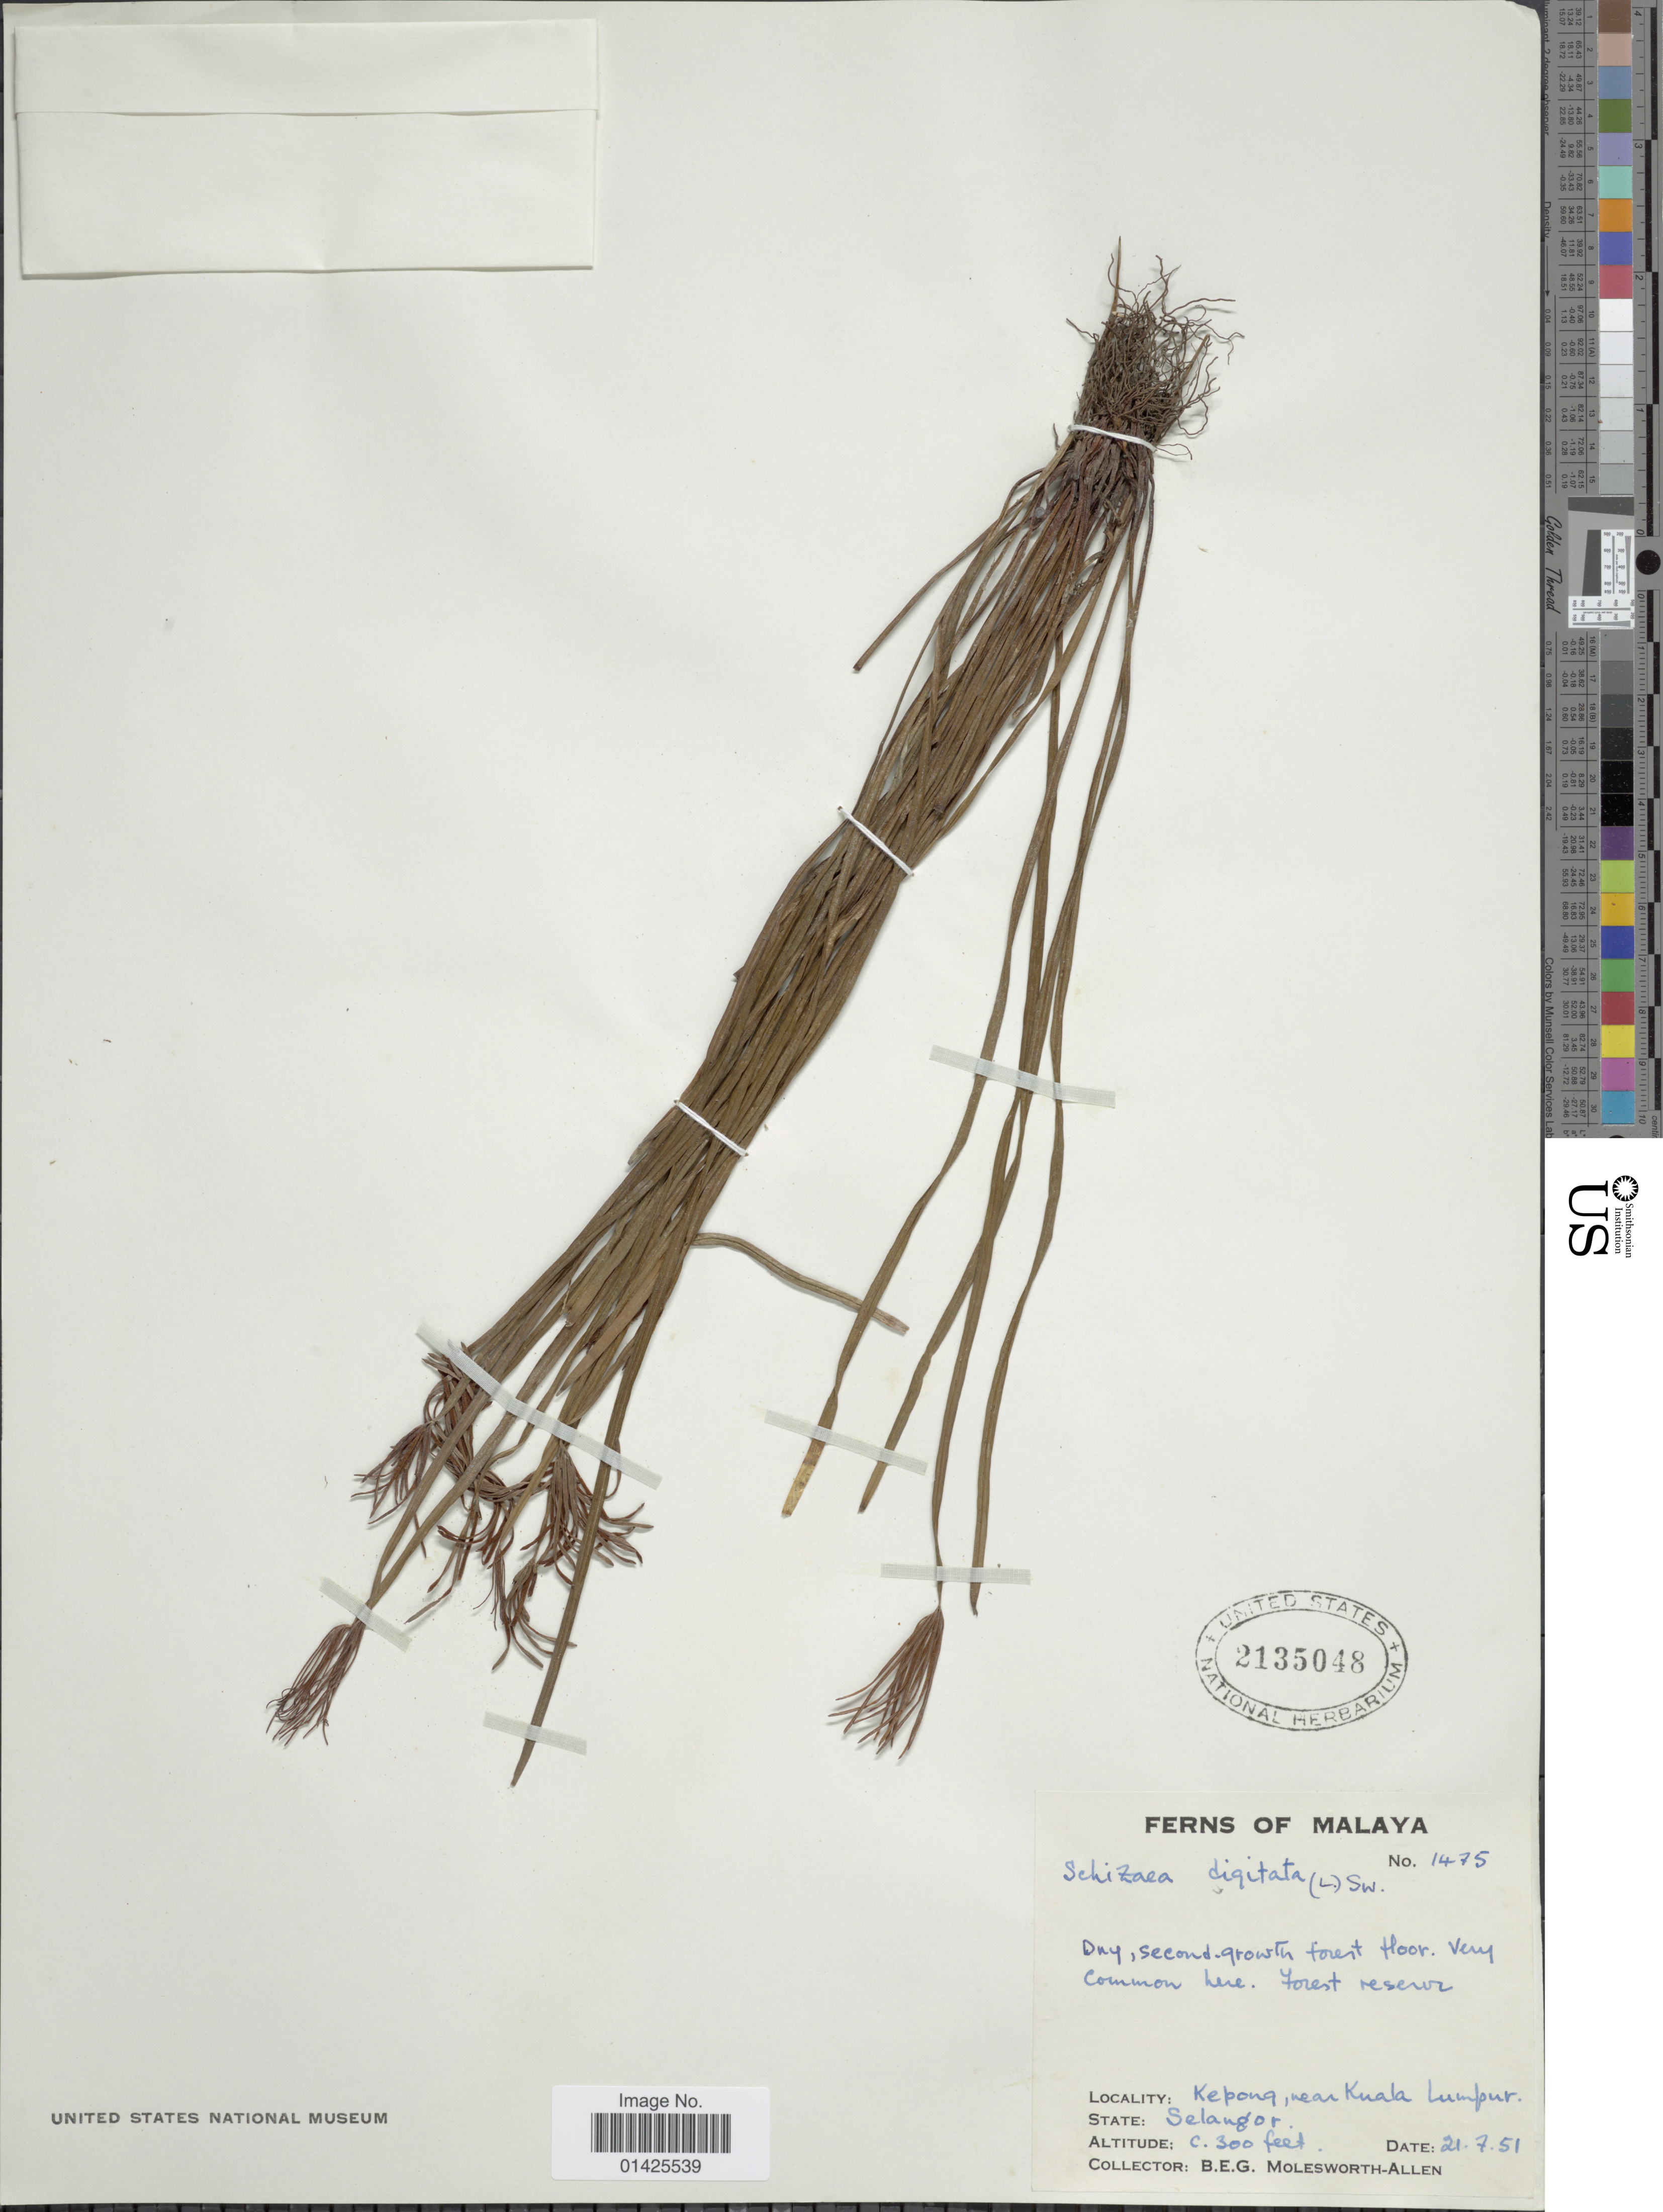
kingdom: Plantae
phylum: Tracheophyta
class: Polypodiopsida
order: Schizaeales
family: Schizaeaceae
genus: Actinostachys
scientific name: Actinostachys digitata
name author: (L.) Wall.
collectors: B. E. G. Molesworth-Allen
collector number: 1475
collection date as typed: Transcribed d/m/y: 21/7/51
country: Malaysia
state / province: Selangor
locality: Malay, Kepong, near Kuala Lumpur.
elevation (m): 91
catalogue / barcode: US 2135048